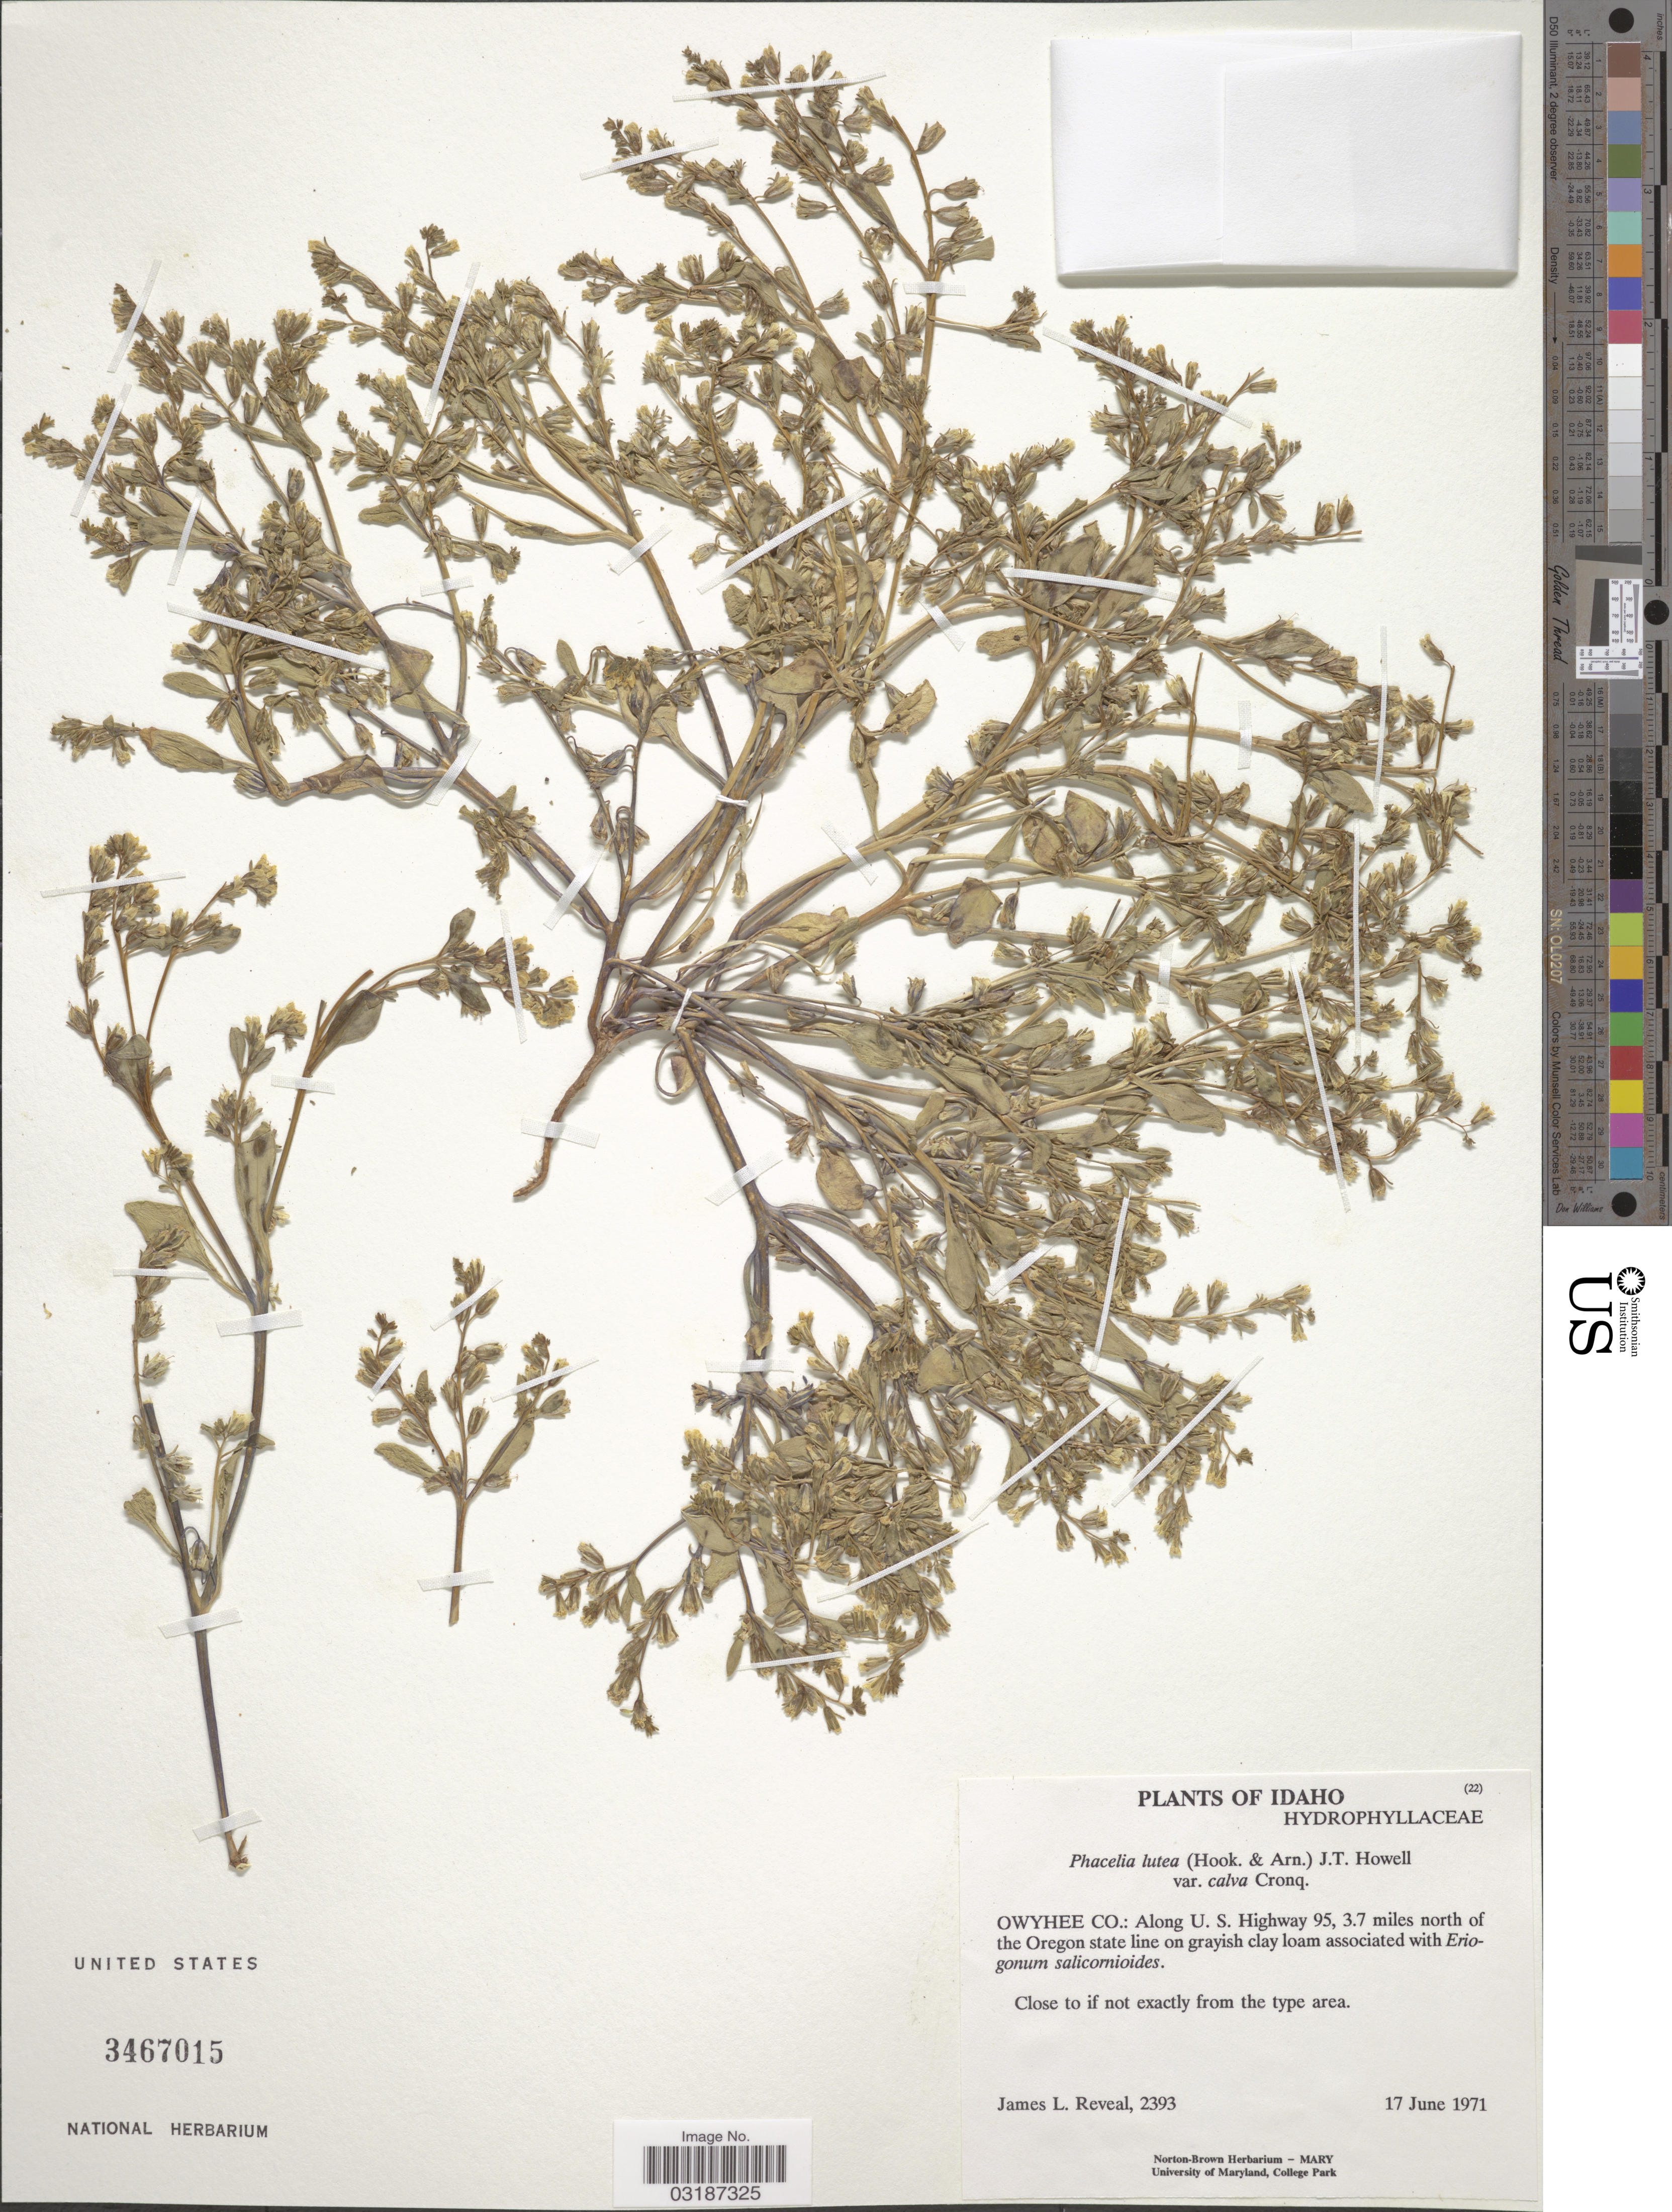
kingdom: Plantae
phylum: Tracheophyta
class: Magnoliopsida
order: Boraginales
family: Hydrophyllaceae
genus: Phacelia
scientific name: Phacelia lutea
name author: (Hook. & Arn.) J.T. Howell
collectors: J. L. Reveal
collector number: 2393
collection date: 1971-06-17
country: United States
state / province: Idaho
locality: Owyhee Co.: along U.S. Highway 95, 3.7 miles north of the Oregon state line.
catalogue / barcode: US 3467015